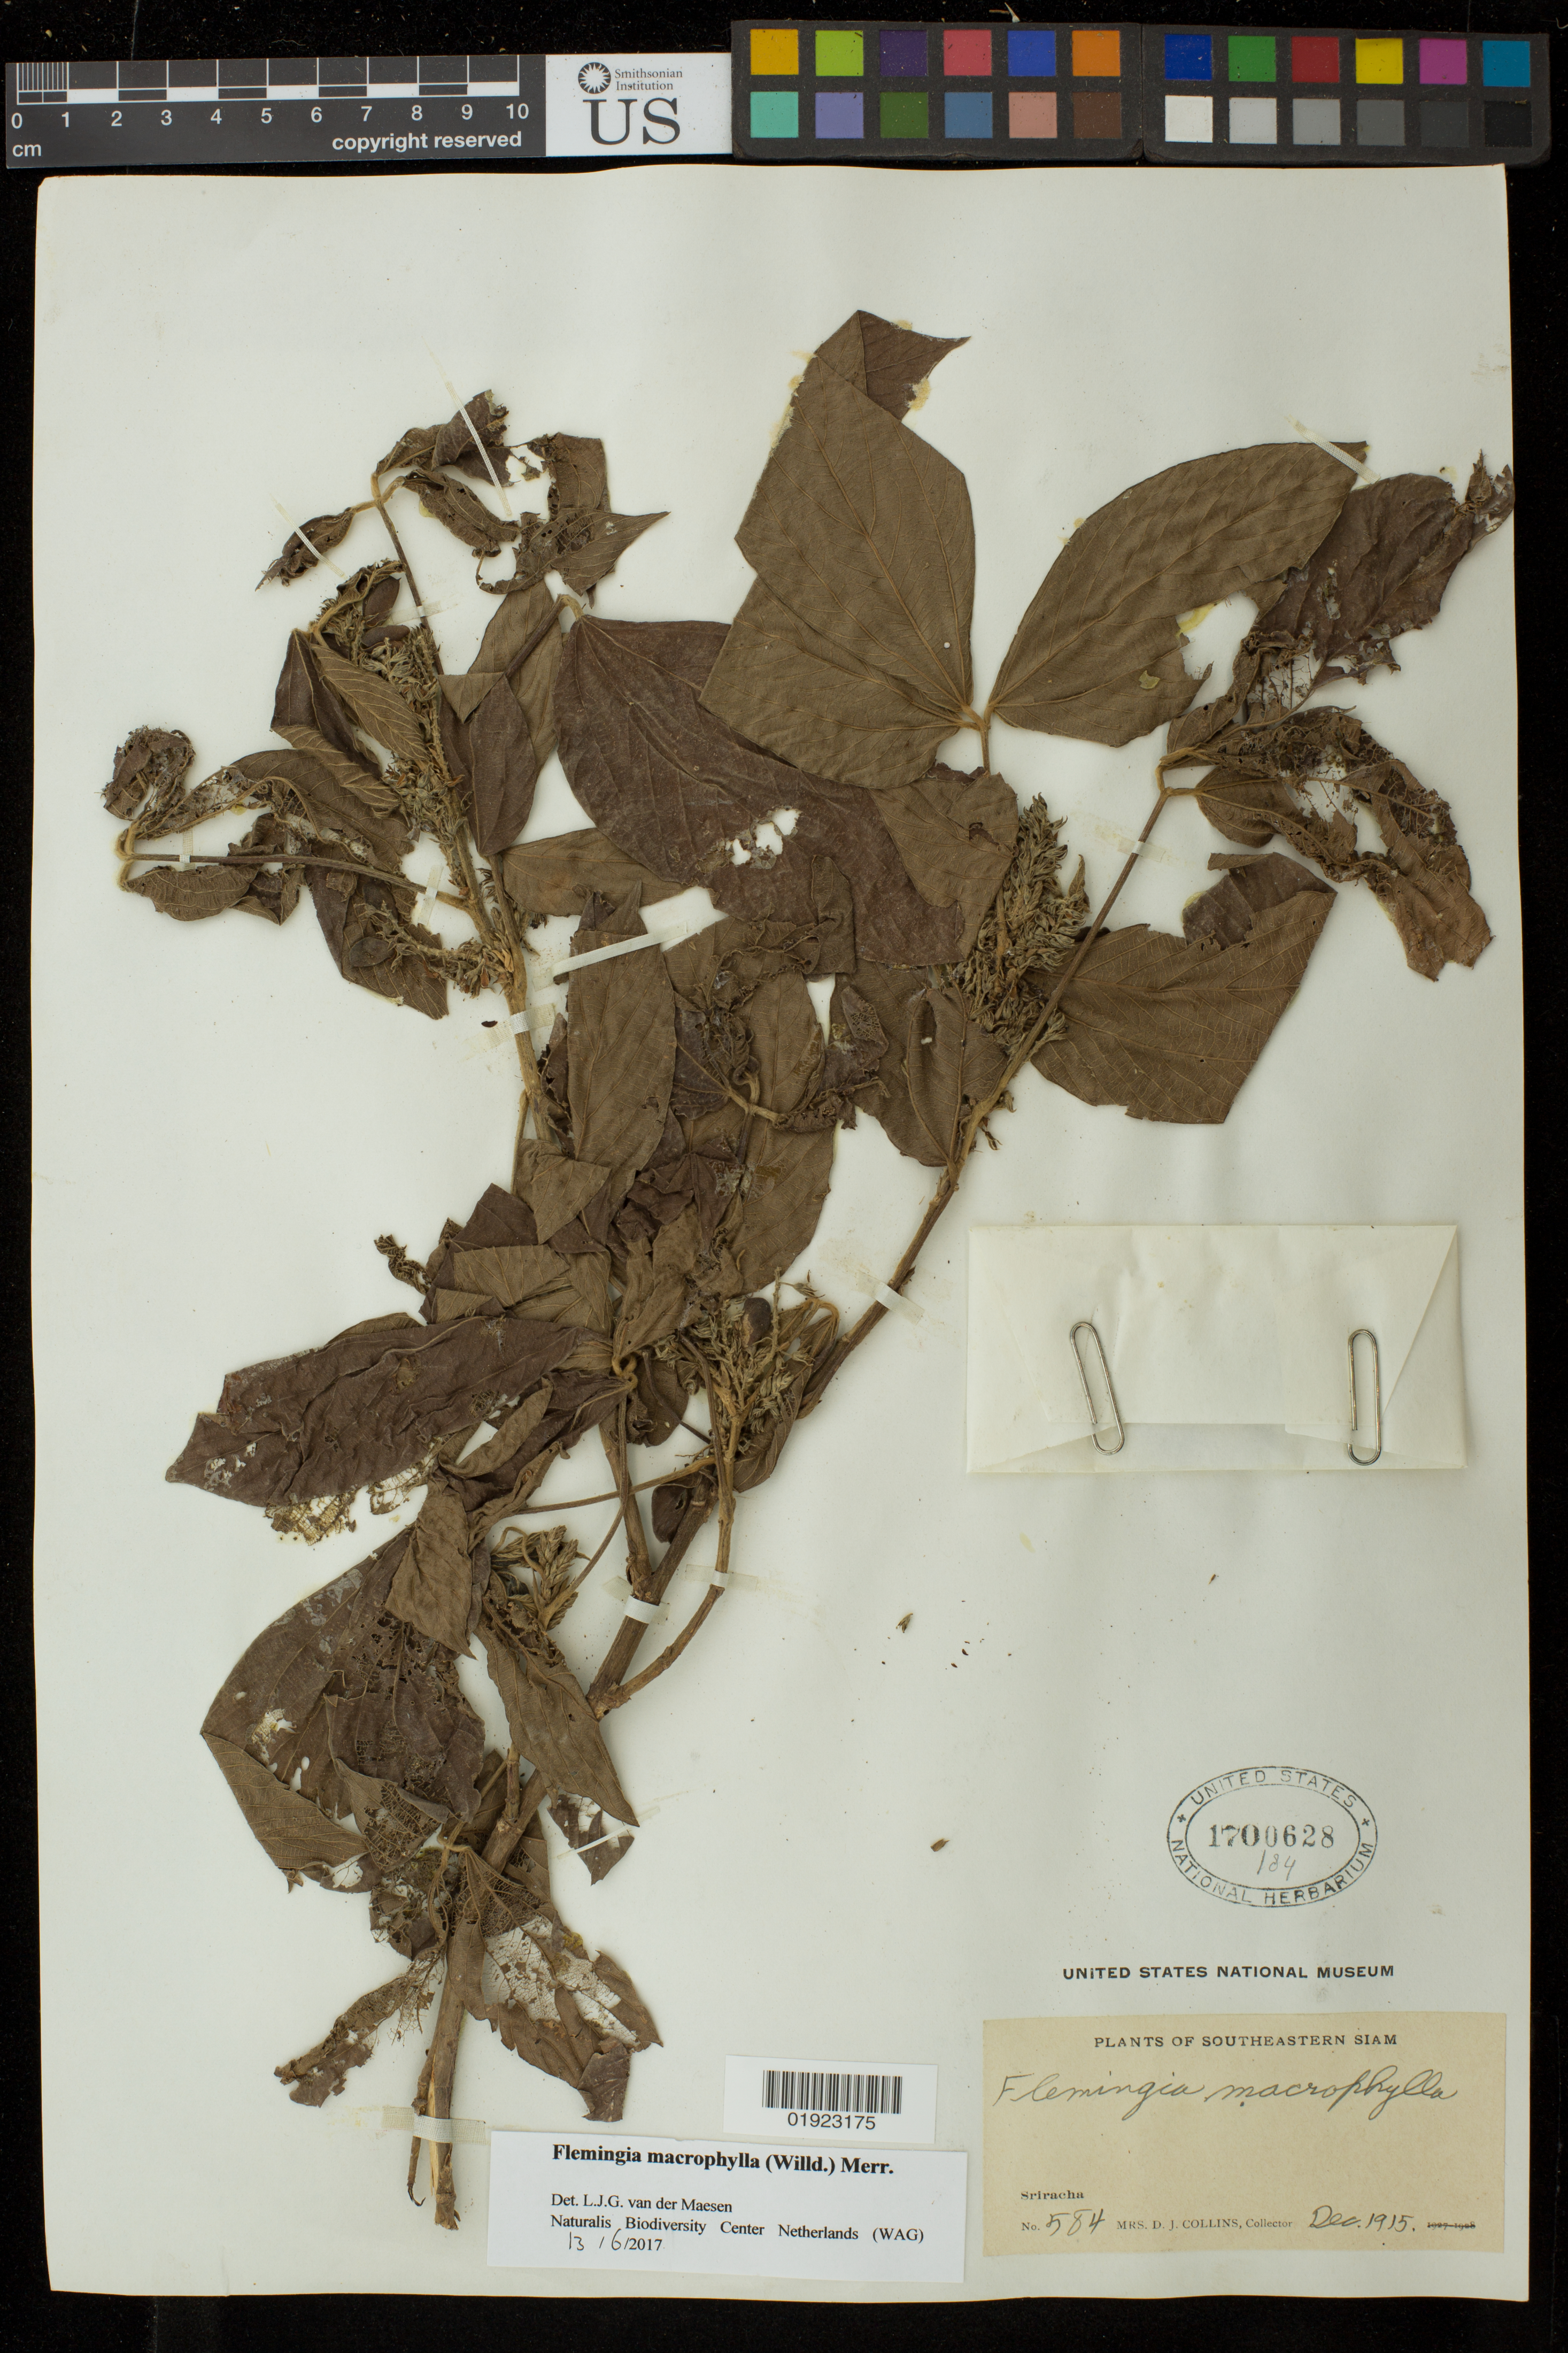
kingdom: Plantae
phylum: Tracheophyta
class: Magnoliopsida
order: Fabales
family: Fabaceae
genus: Flemingia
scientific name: Flemingia macrophylla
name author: (Willd.) Kuntze ex Merr.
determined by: van der Maesen, L.J.G.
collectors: J. Collins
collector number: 584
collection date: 1915-12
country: Thailand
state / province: Chon Buri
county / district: Sriracha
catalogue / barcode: US 1700628